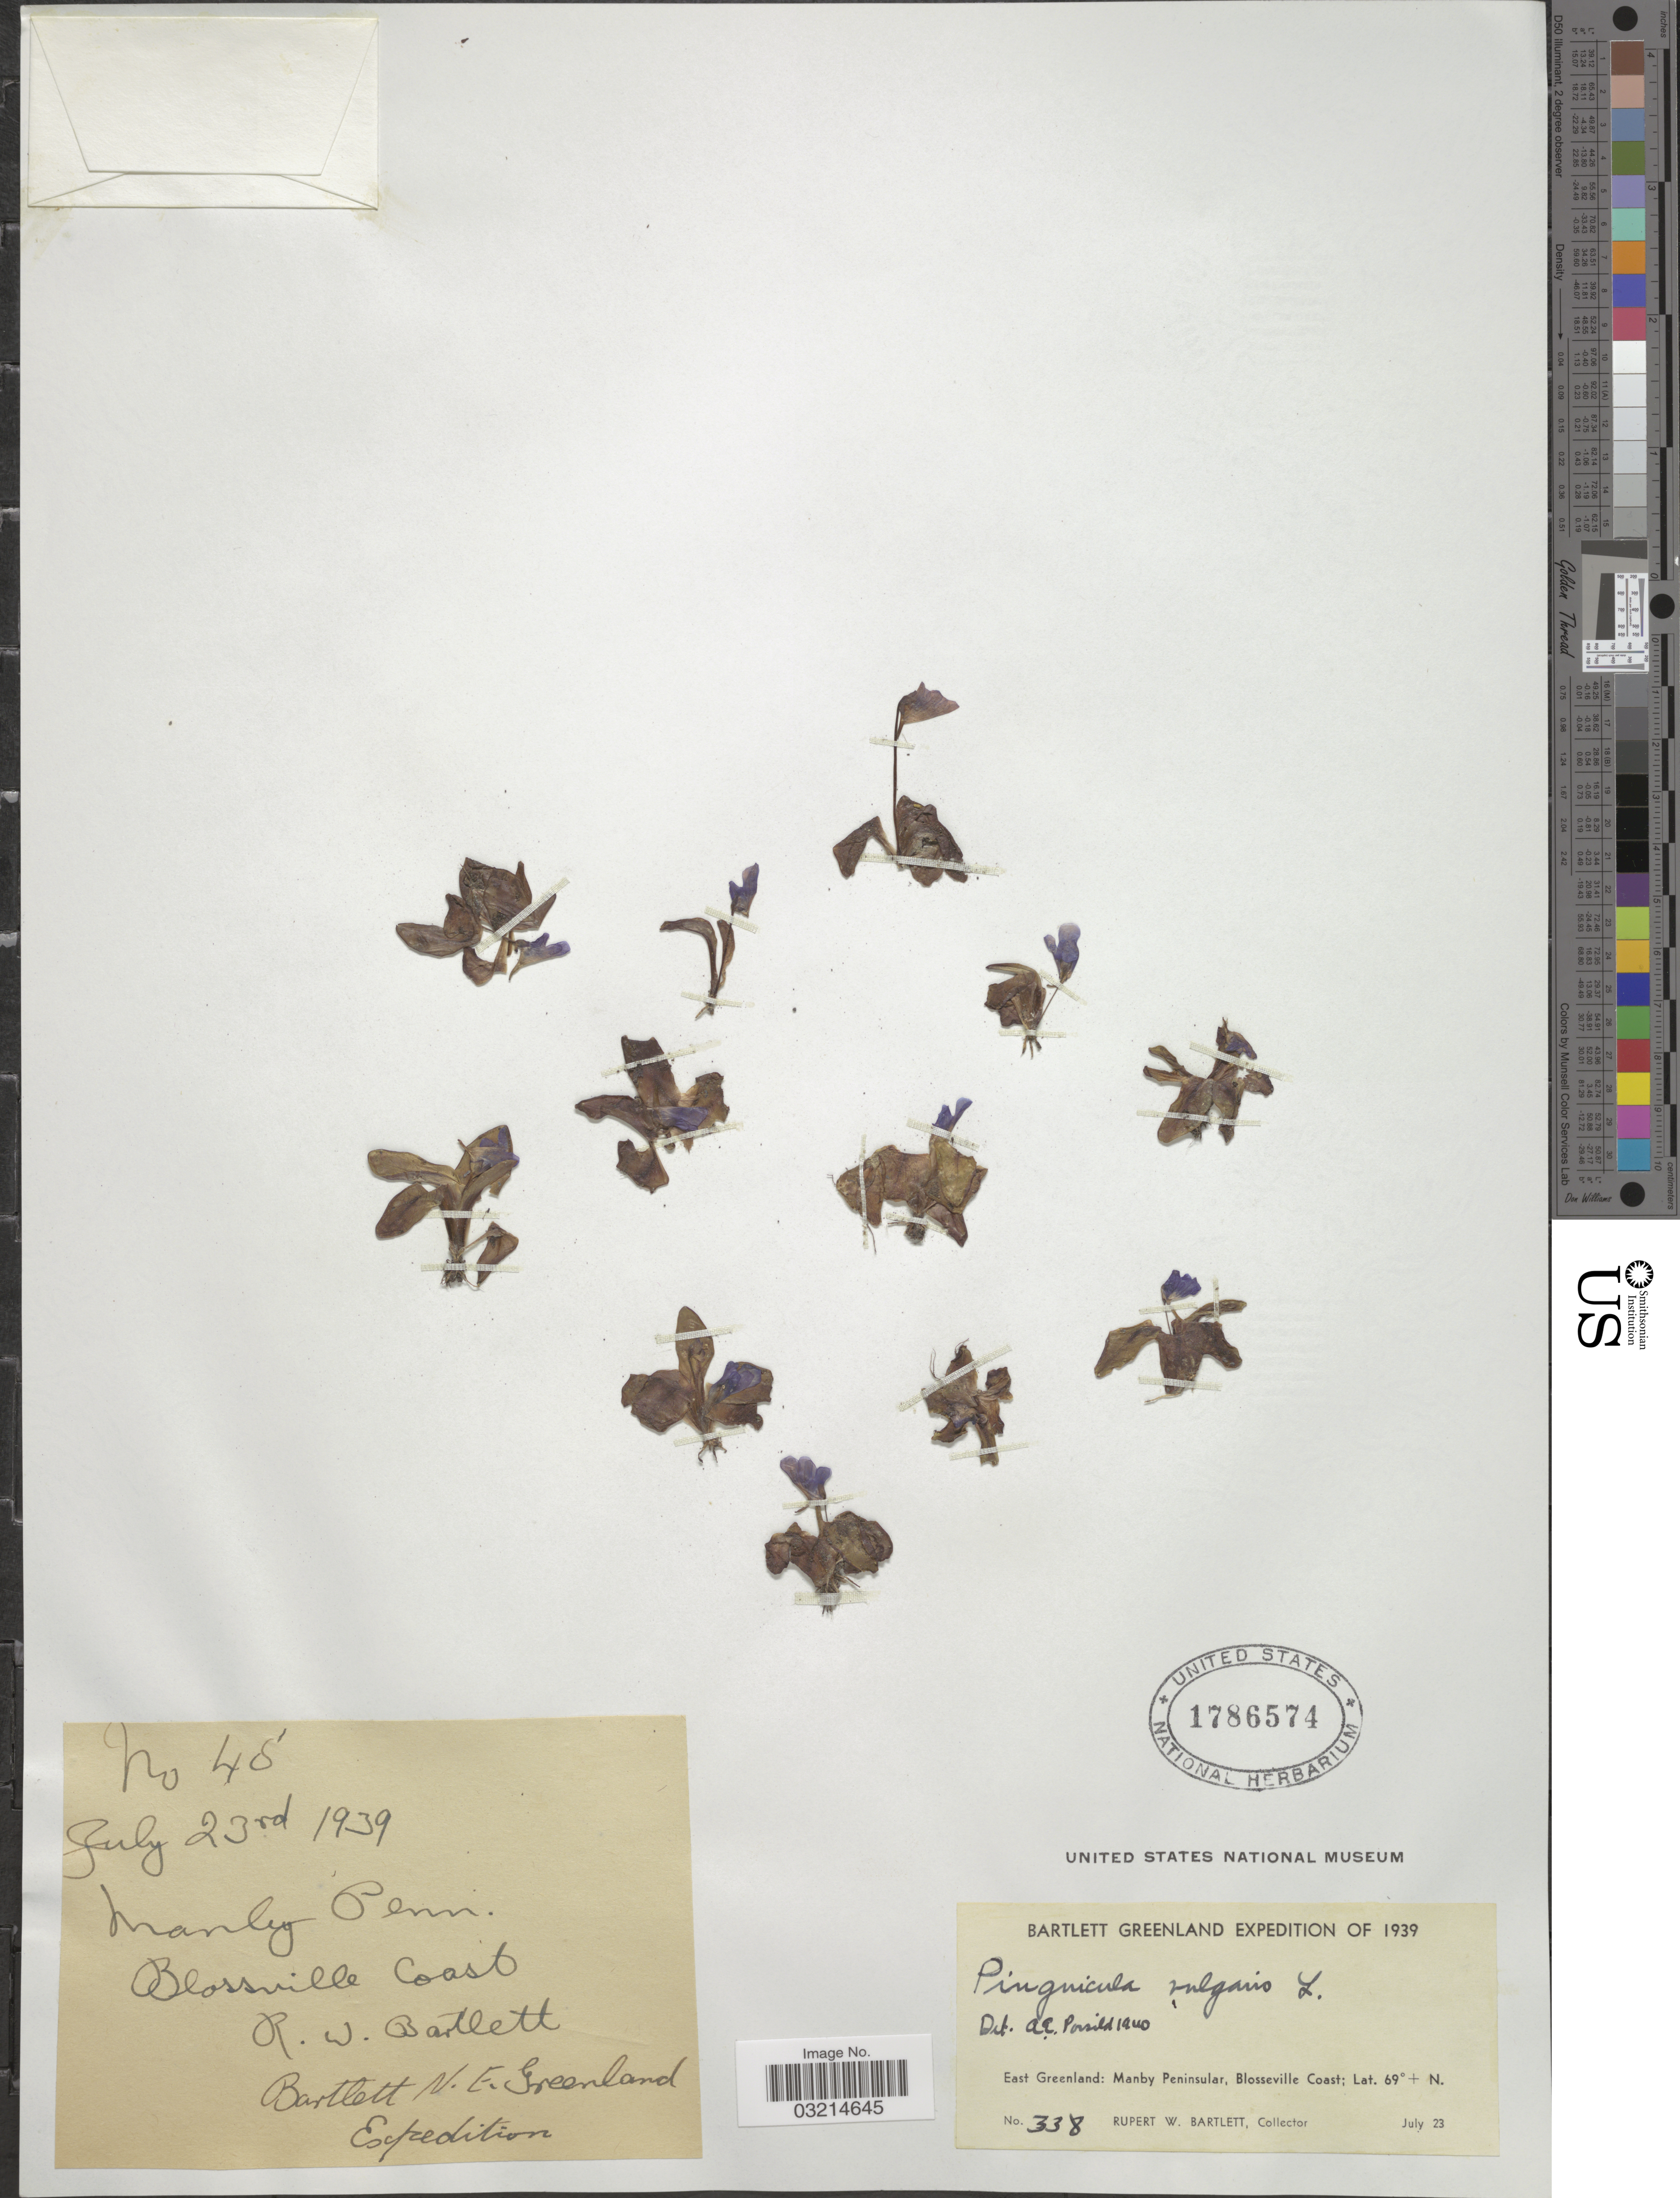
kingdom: Plantae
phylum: Tracheophyta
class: Magnoliopsida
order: Lamiales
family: Lentibulariaceae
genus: Pinguicula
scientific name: Pinguicula vulgaris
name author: L.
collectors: R. W. Bartlett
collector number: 338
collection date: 1939-07-23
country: Greenland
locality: East Greenland: Manby Peninsular, Blosseville Coast.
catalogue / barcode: US 1786574